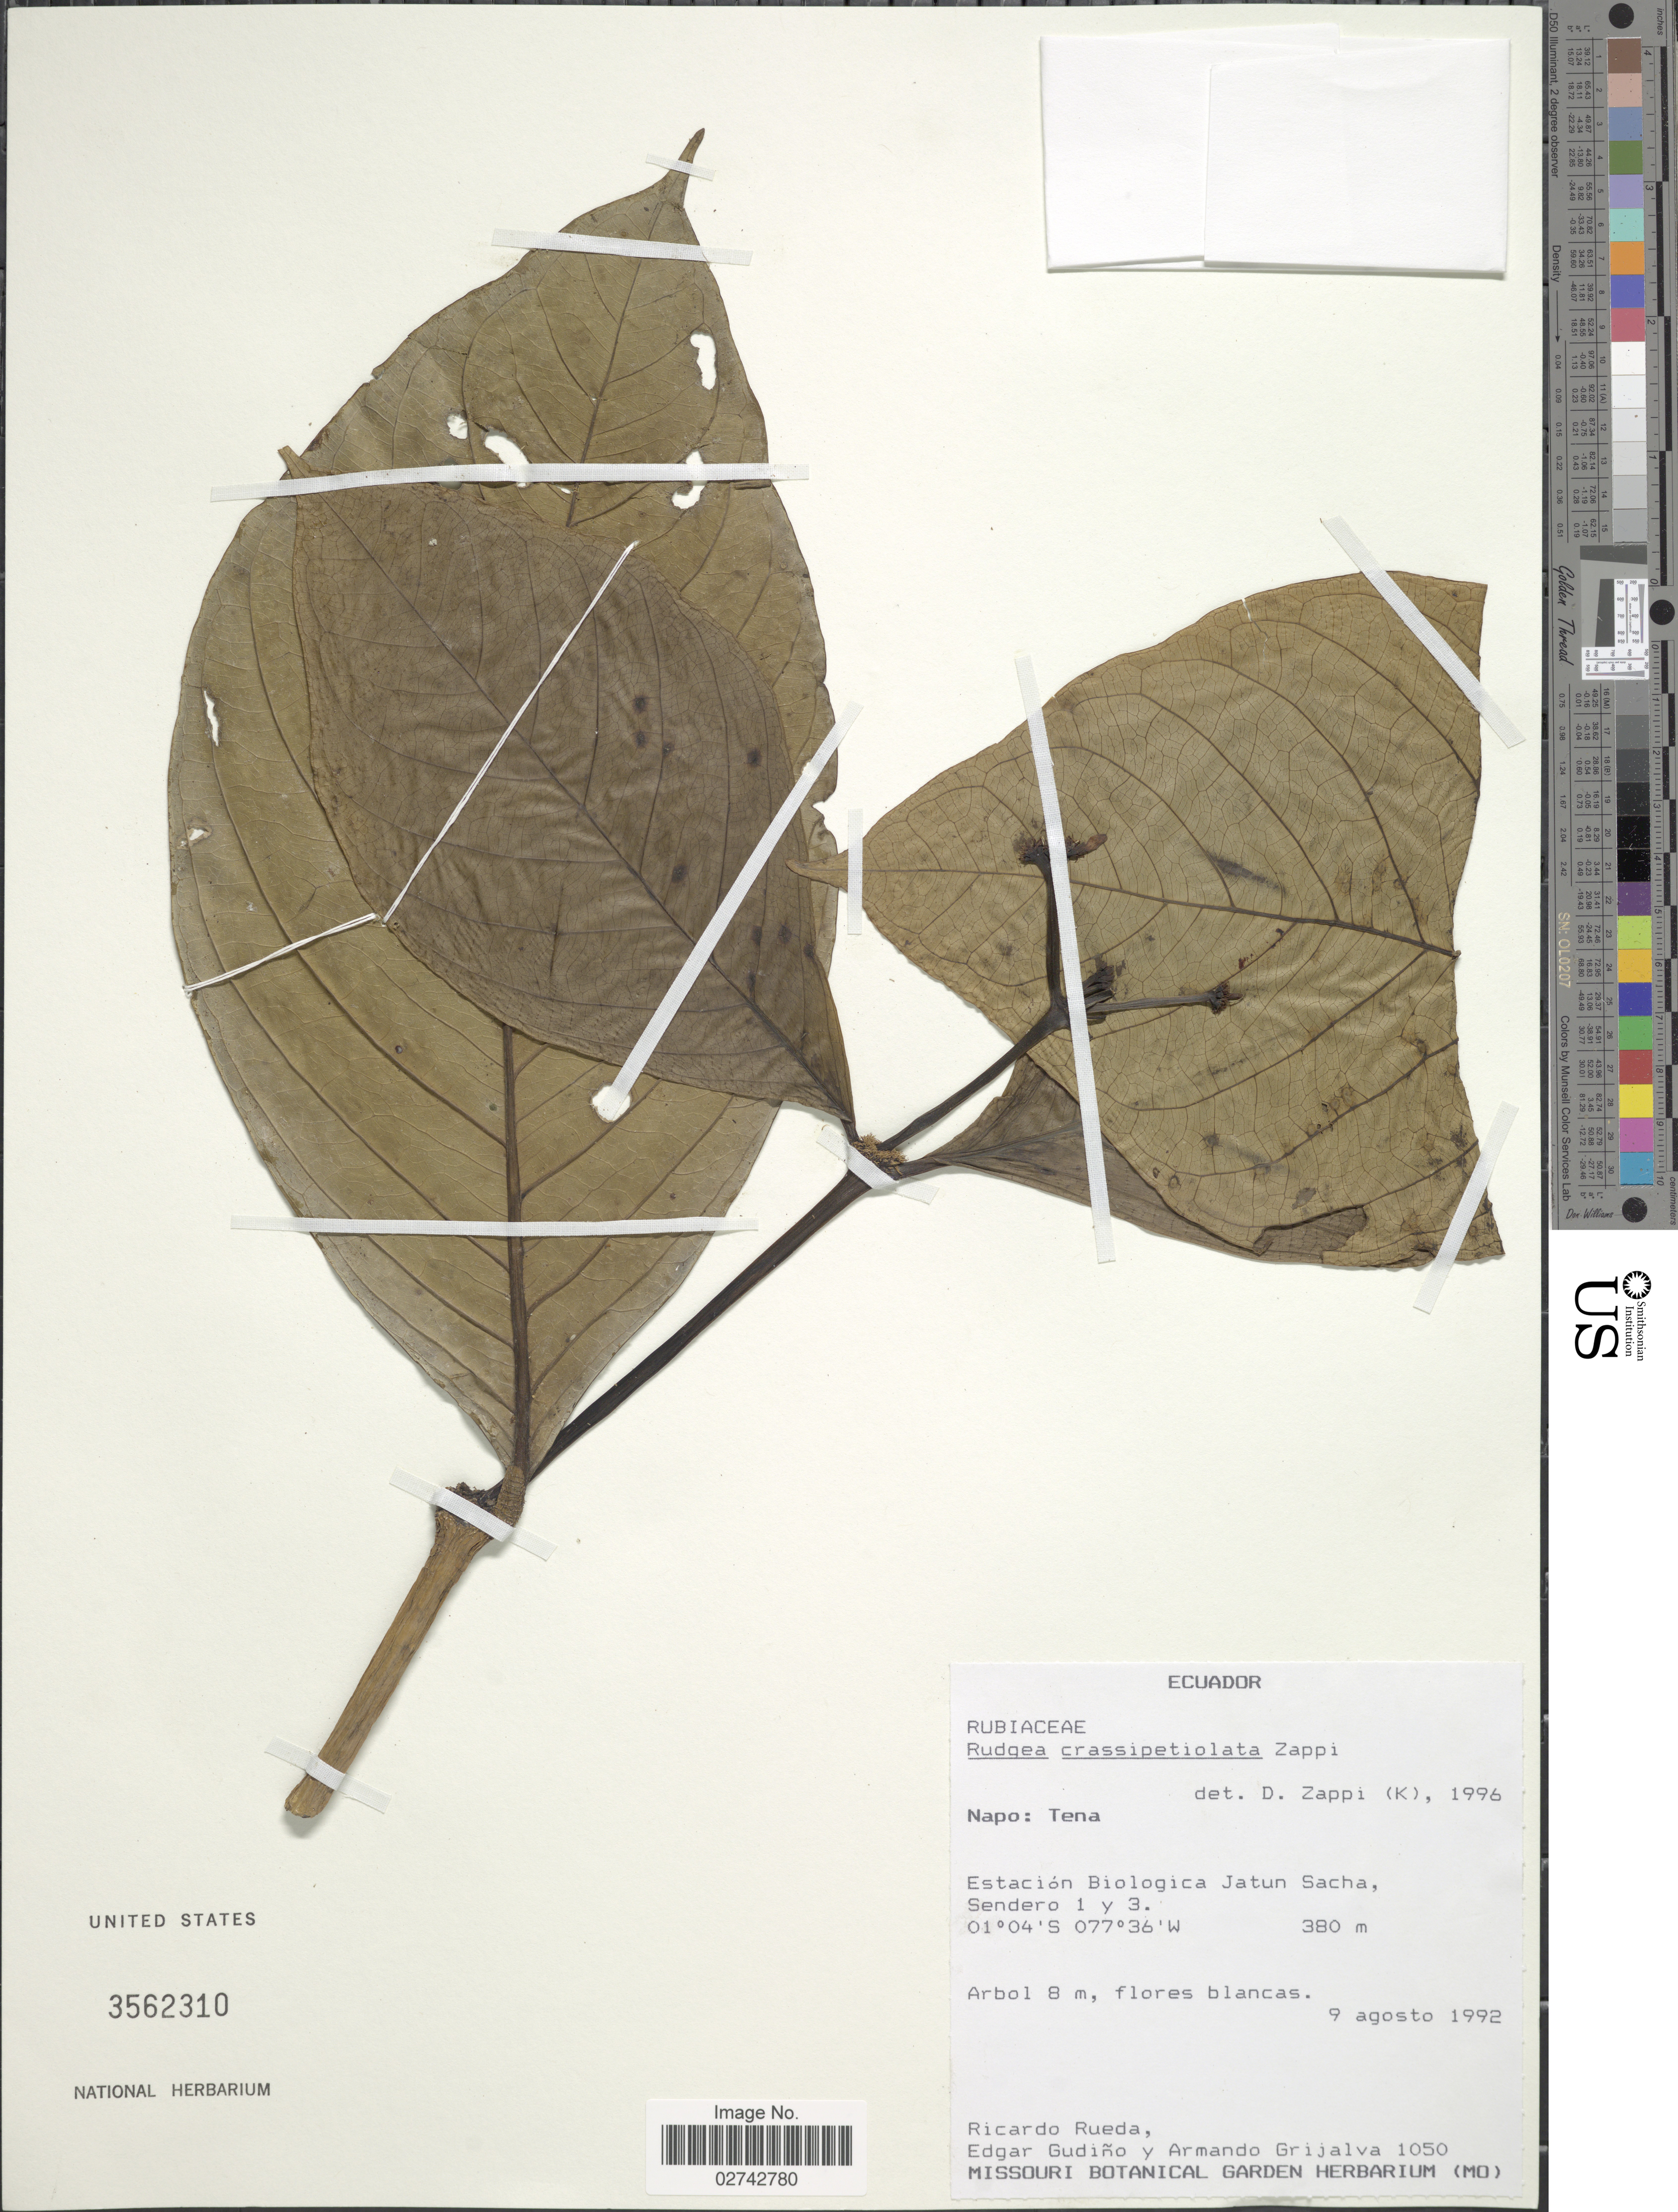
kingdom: Plantae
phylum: Tracheophyta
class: Magnoliopsida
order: Gentianales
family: Rubiaceae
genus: Rudgea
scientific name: Rudgea crassipetiolata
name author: Zappi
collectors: R. Rueda, E. Gudiño & A. Grijalva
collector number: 1050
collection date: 1992-08-09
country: Ecuador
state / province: Napo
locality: Tena, Estacion Biologica Jatun Sacha, Sendero 1 y 3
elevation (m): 380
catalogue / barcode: US 3562310